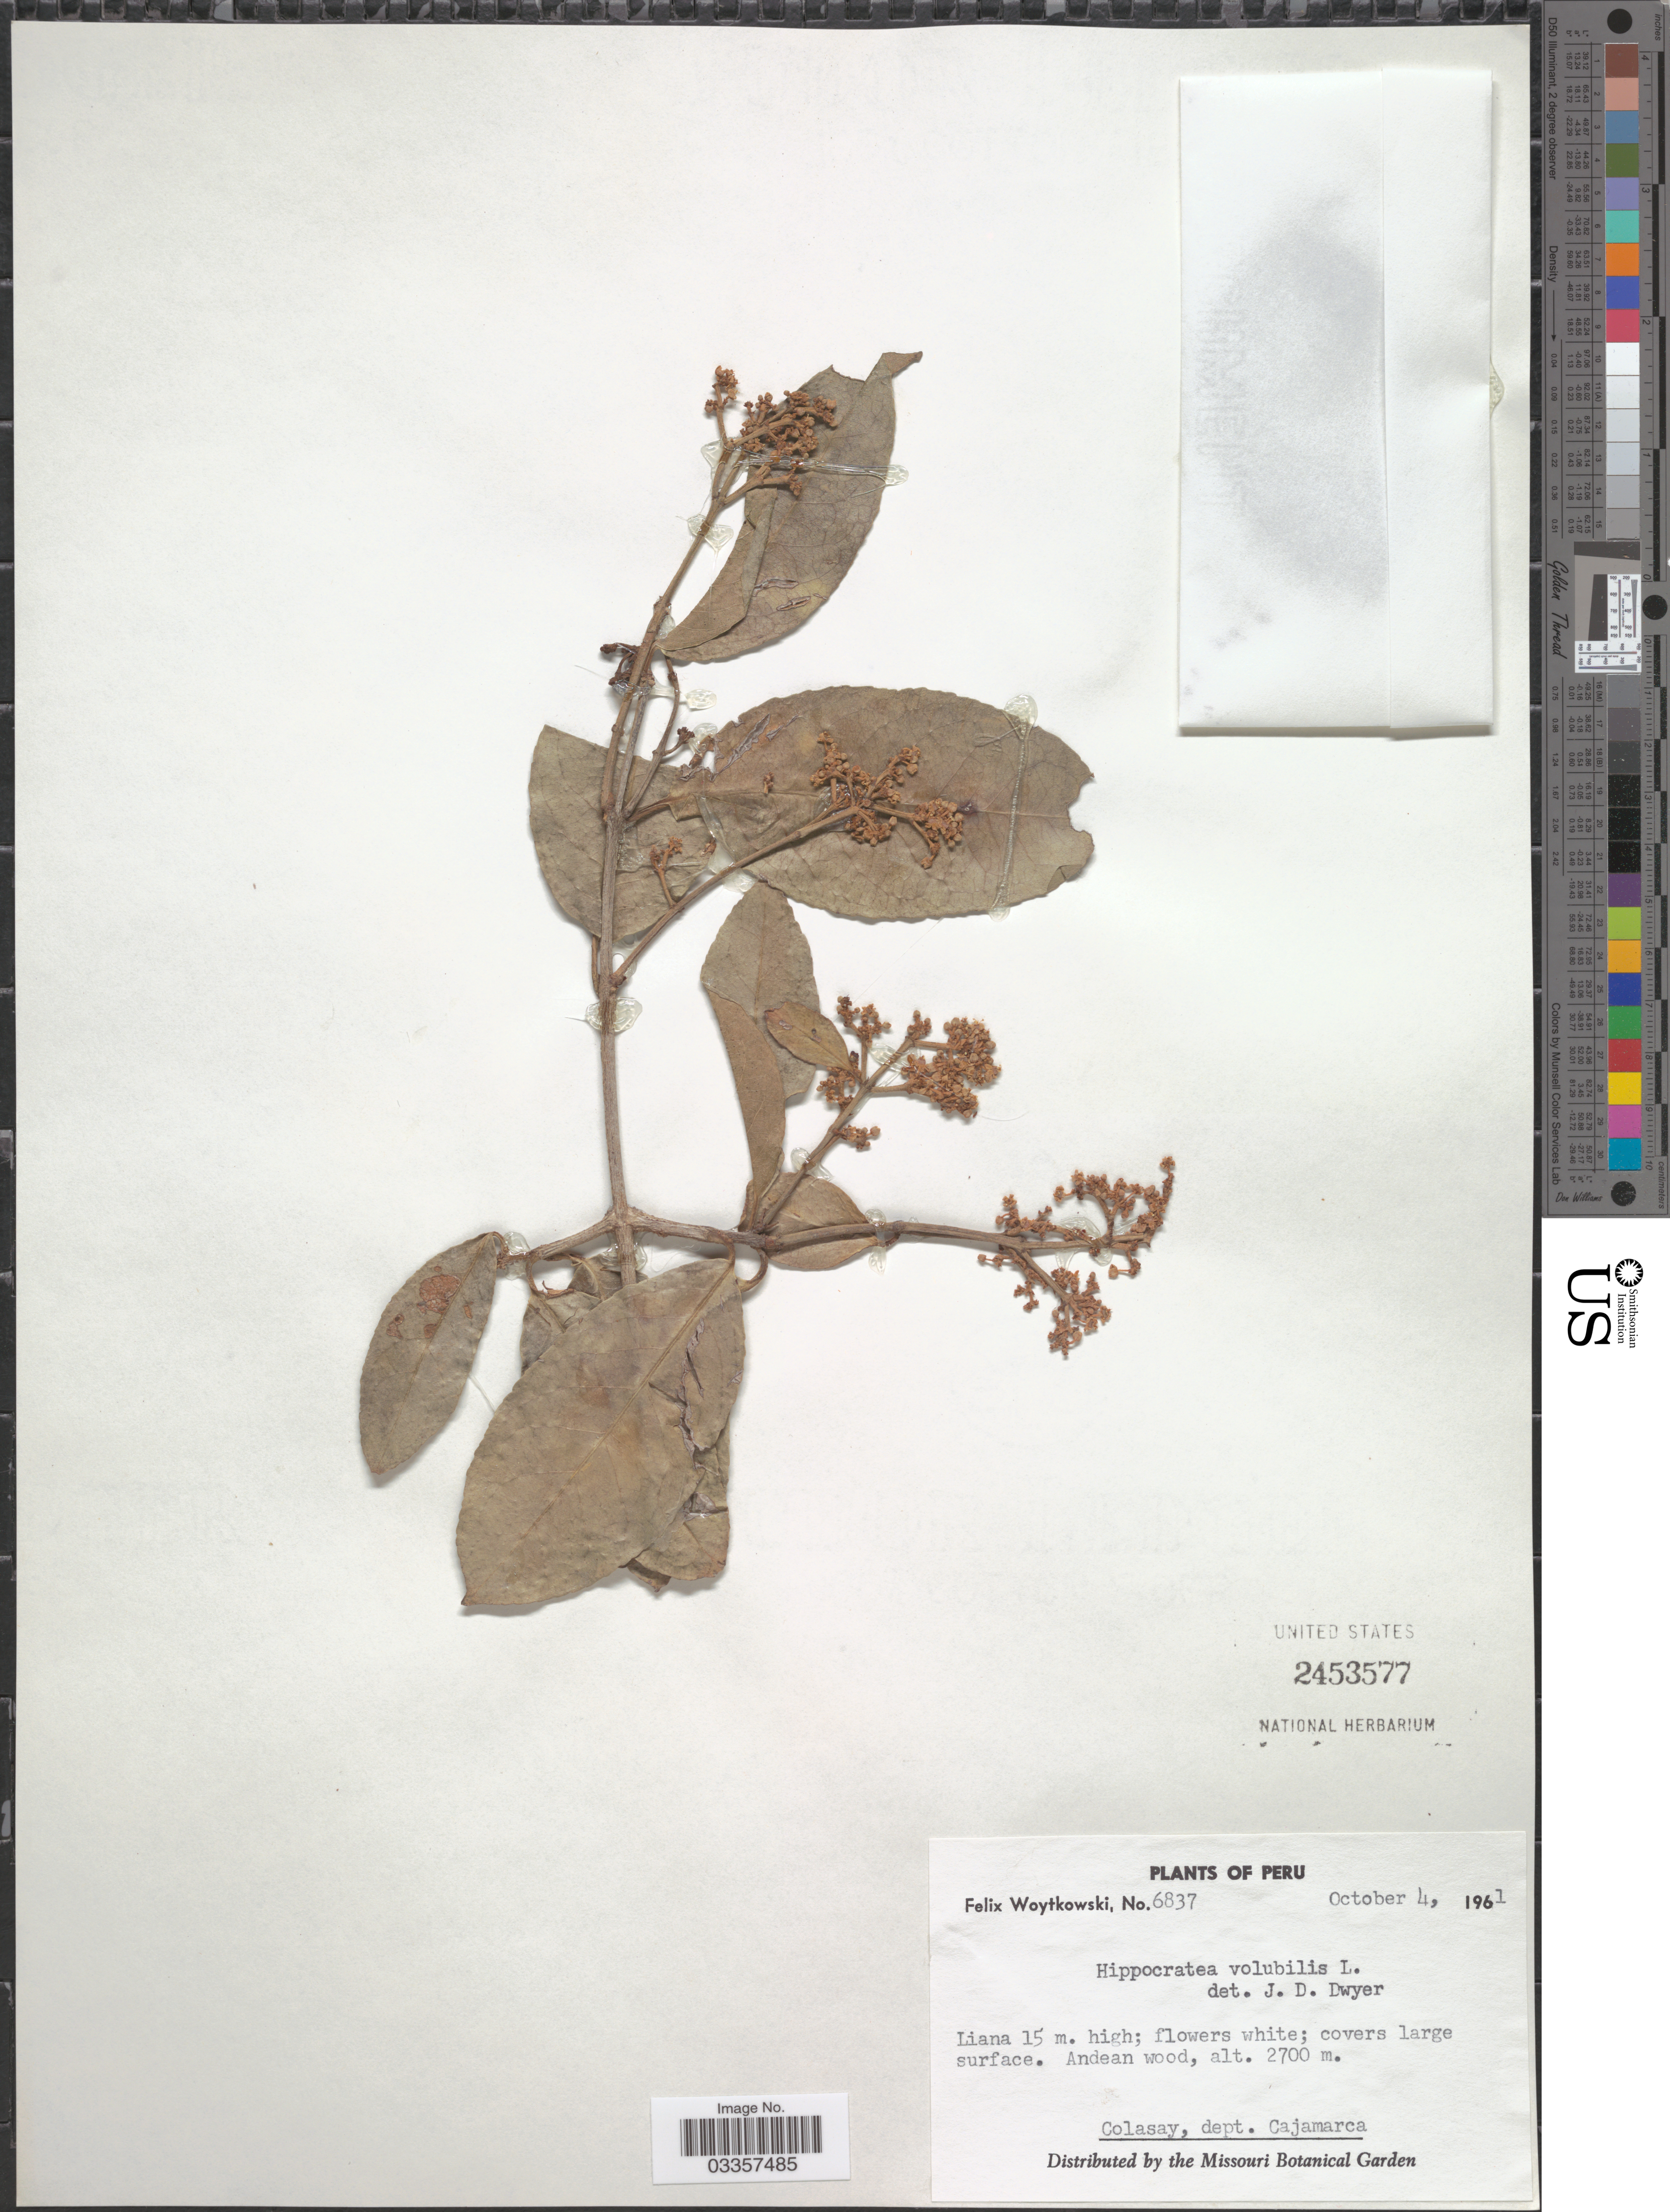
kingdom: Plantae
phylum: Tracheophyta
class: Magnoliopsida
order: Celastrales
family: Celastraceae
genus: Hippocratea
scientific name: Hippocratea volubilis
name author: L.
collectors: F. Woytkowski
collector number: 6837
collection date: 1961-10-04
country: Peru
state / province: Cajamarca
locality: Colasay, dept. Cajamarca.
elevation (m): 2700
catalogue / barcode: US 2453577